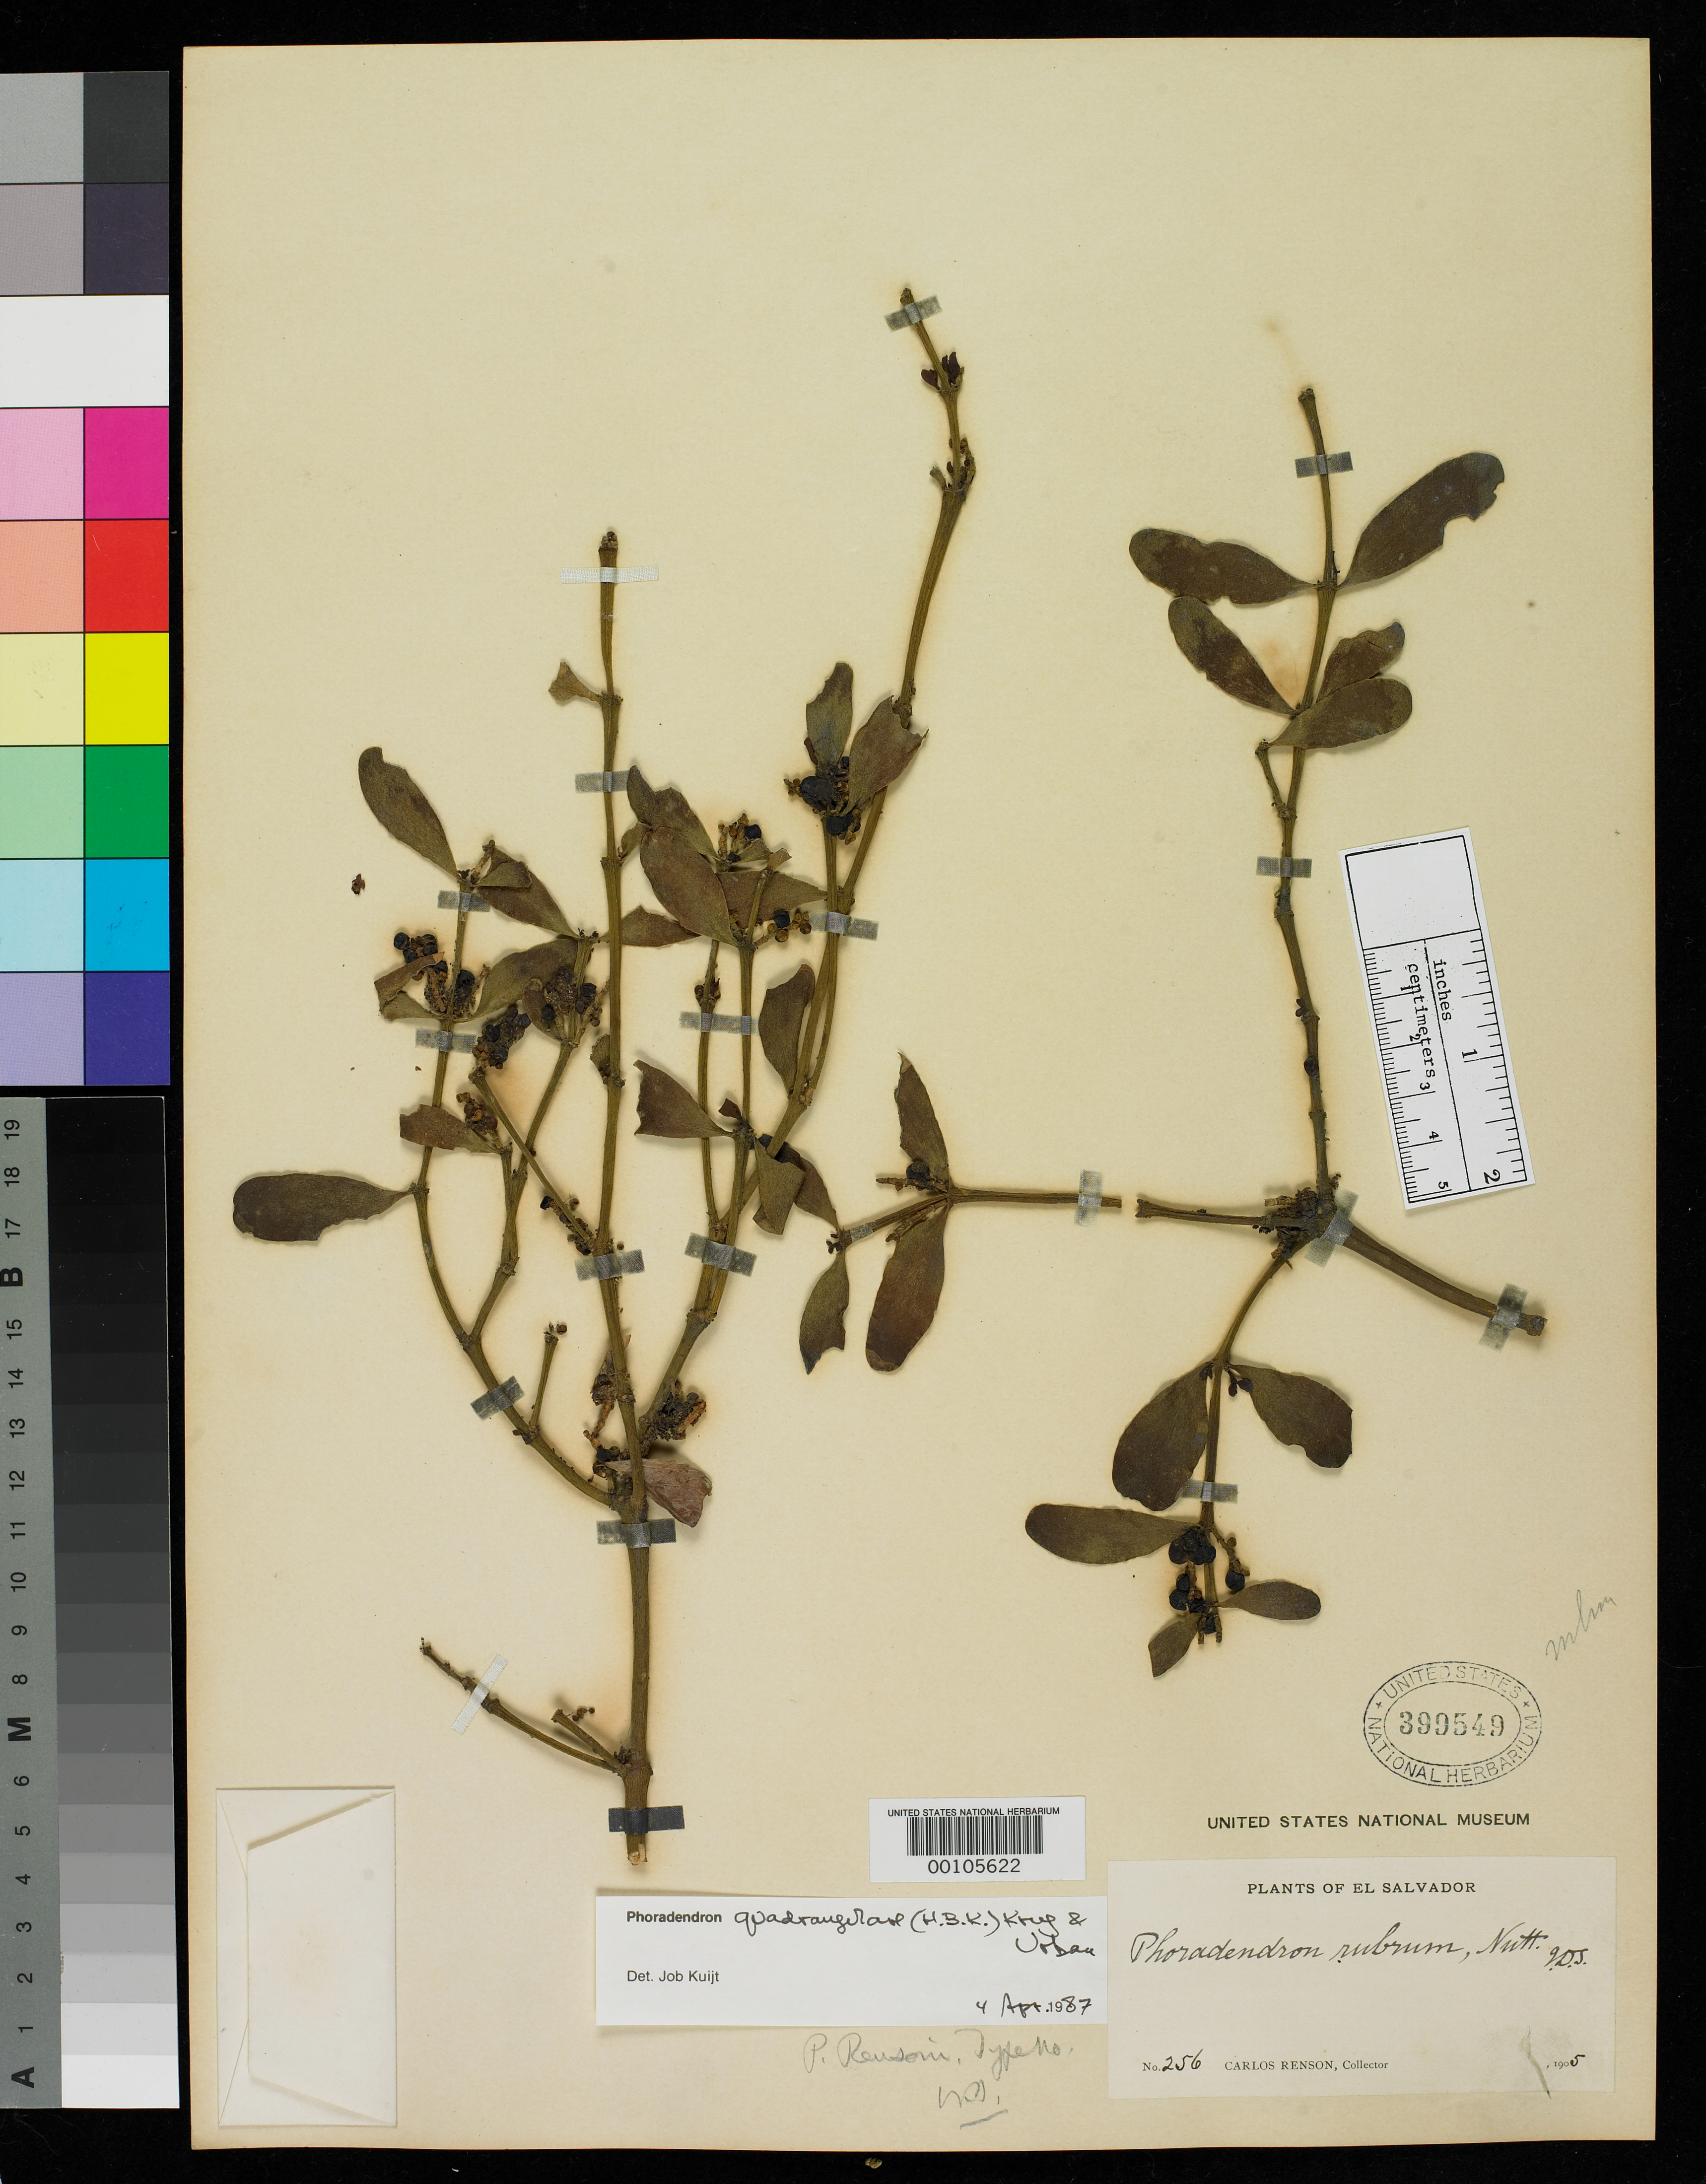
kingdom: Plantae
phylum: Tracheophyta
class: Magnoliopsida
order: Santalales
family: Viscaceae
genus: Phoradendron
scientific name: Phoradendron rensoni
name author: Trel.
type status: Isotype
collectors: C. Renson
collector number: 256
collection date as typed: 1905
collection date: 1905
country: El Salvador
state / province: San Salvador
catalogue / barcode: US 399549